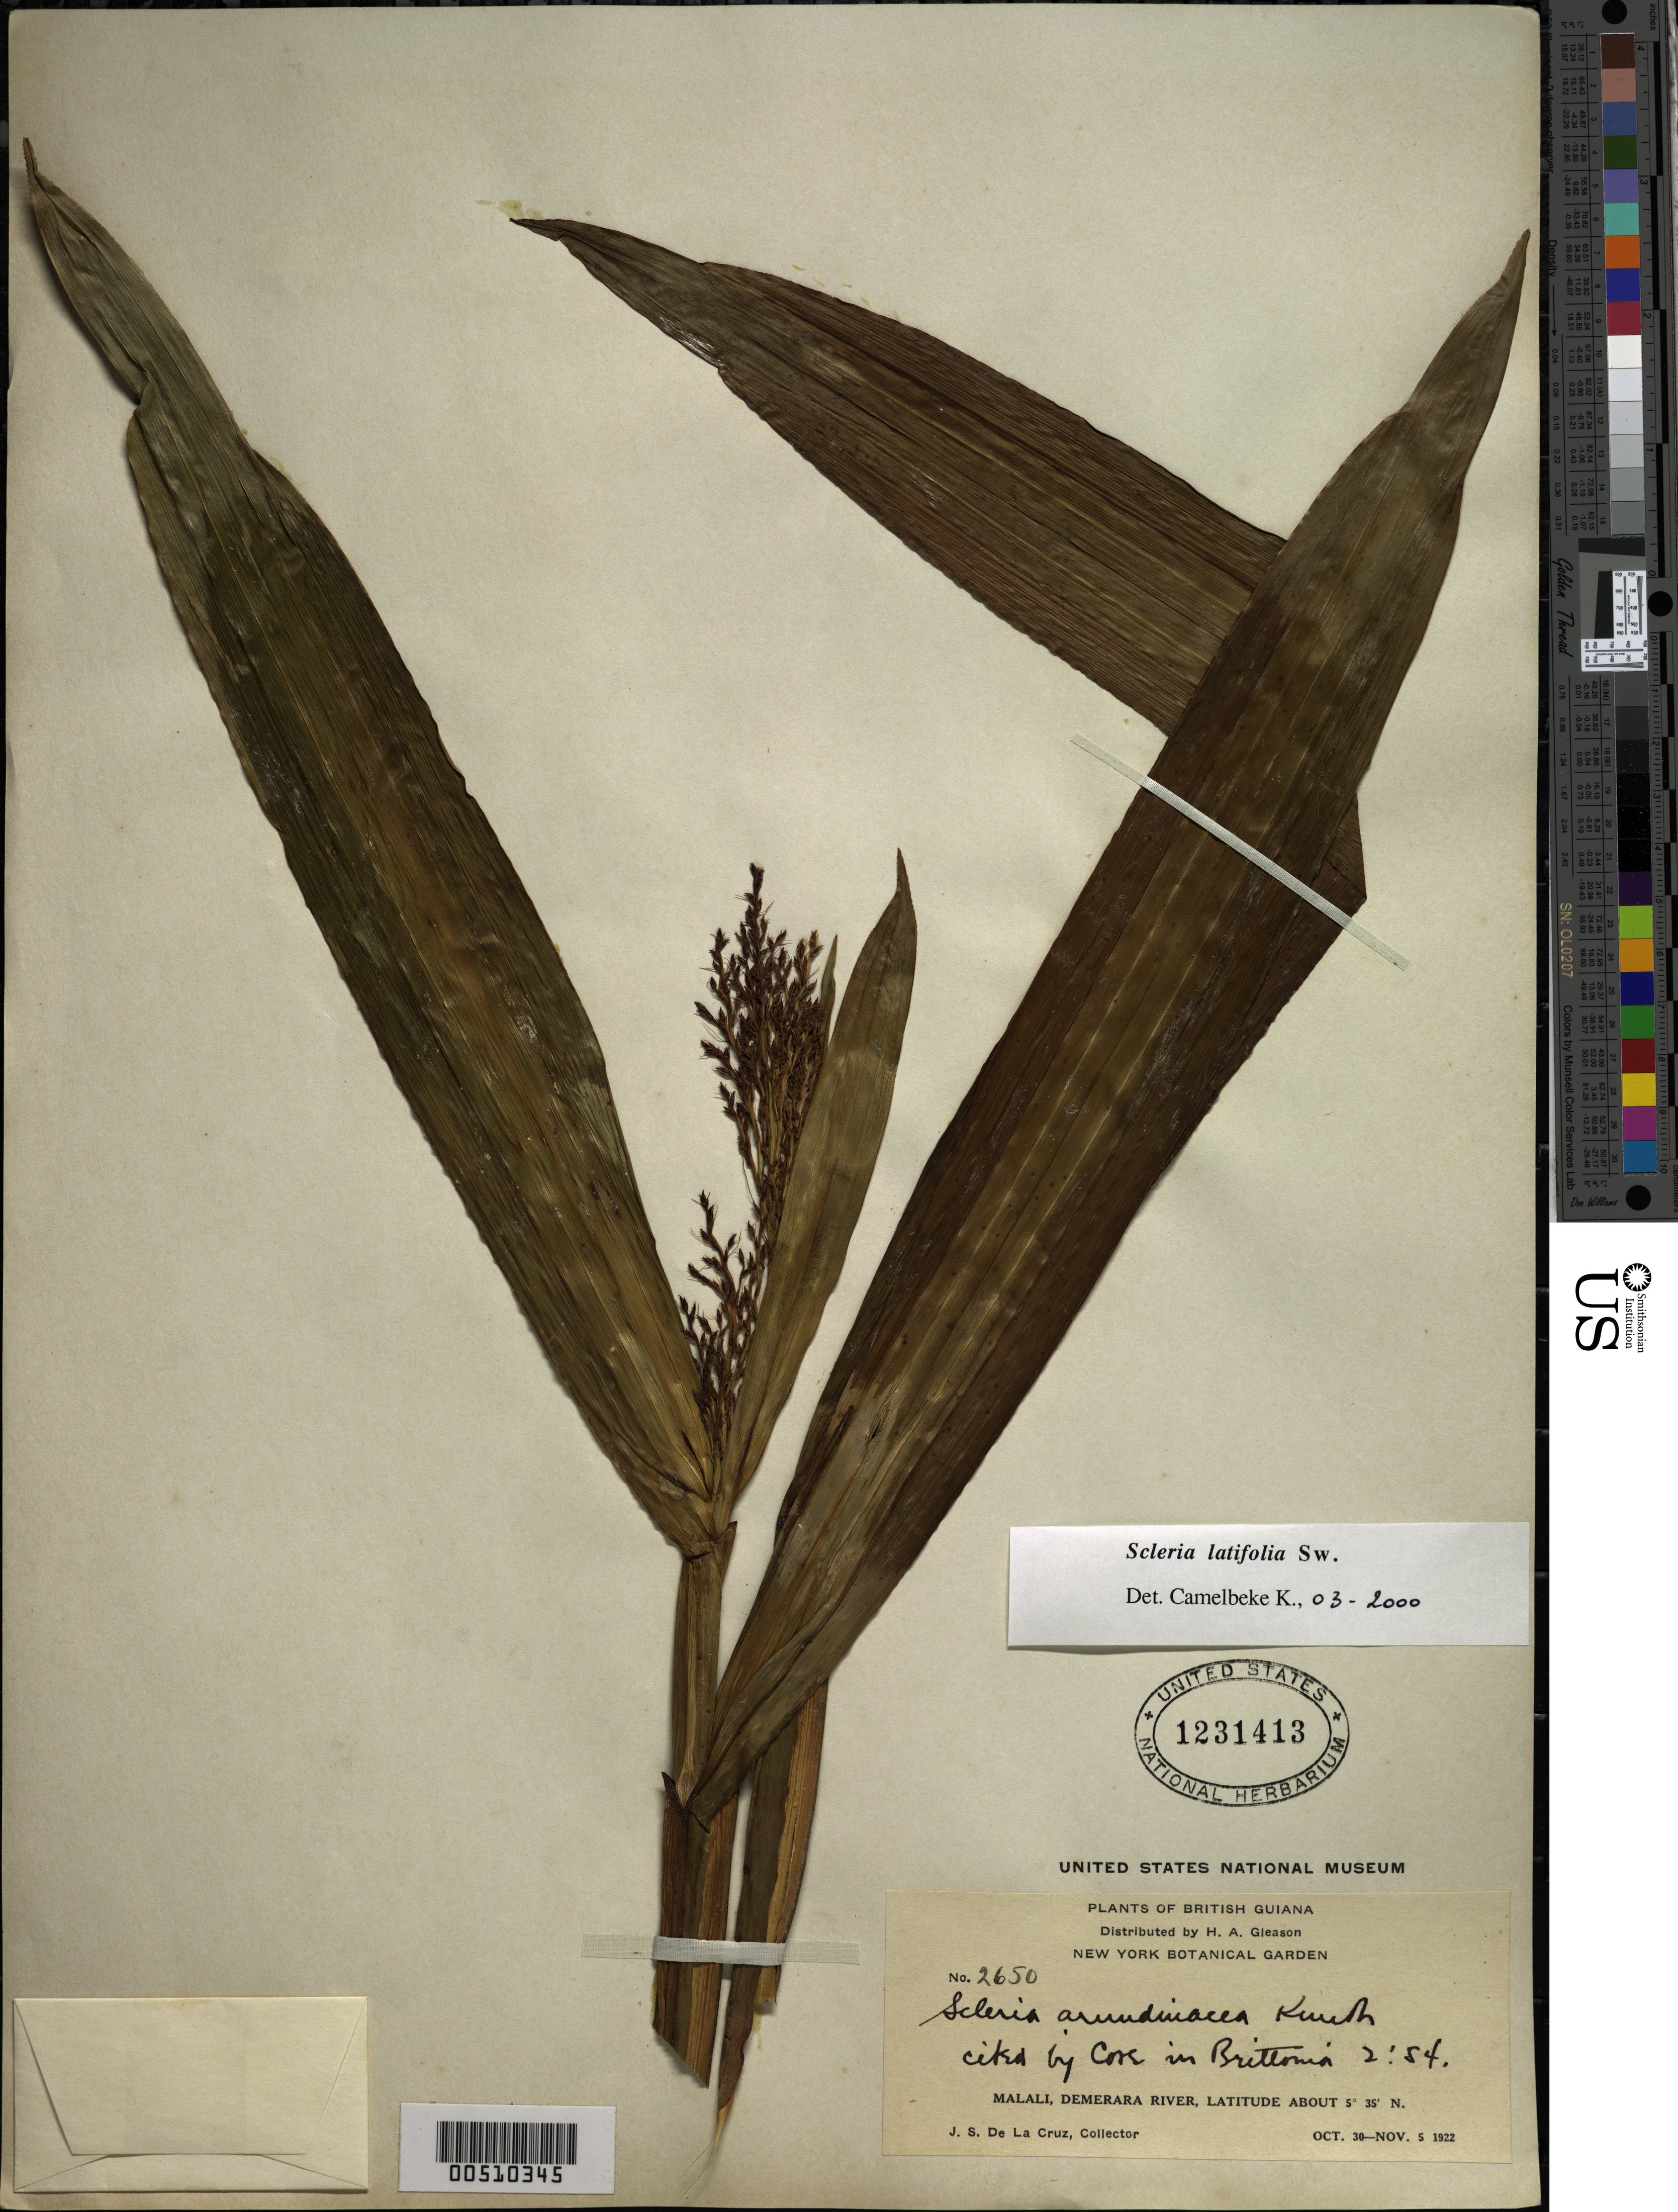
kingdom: Plantae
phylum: Tracheophyta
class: Liliopsida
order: Poales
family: Cyperaceae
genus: Scleria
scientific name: Scleria latifolia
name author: Sw.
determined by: Camelbeke, K.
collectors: J. S. de la Cruz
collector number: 2650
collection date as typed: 30 Oct 1922 to 05 Nov 1922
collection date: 1922-10-30/1922-11-05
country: Guyana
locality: Malali, Demerara River (lat/long recorded as: lat=05:35:0:N long=:::W)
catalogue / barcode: US 1231413